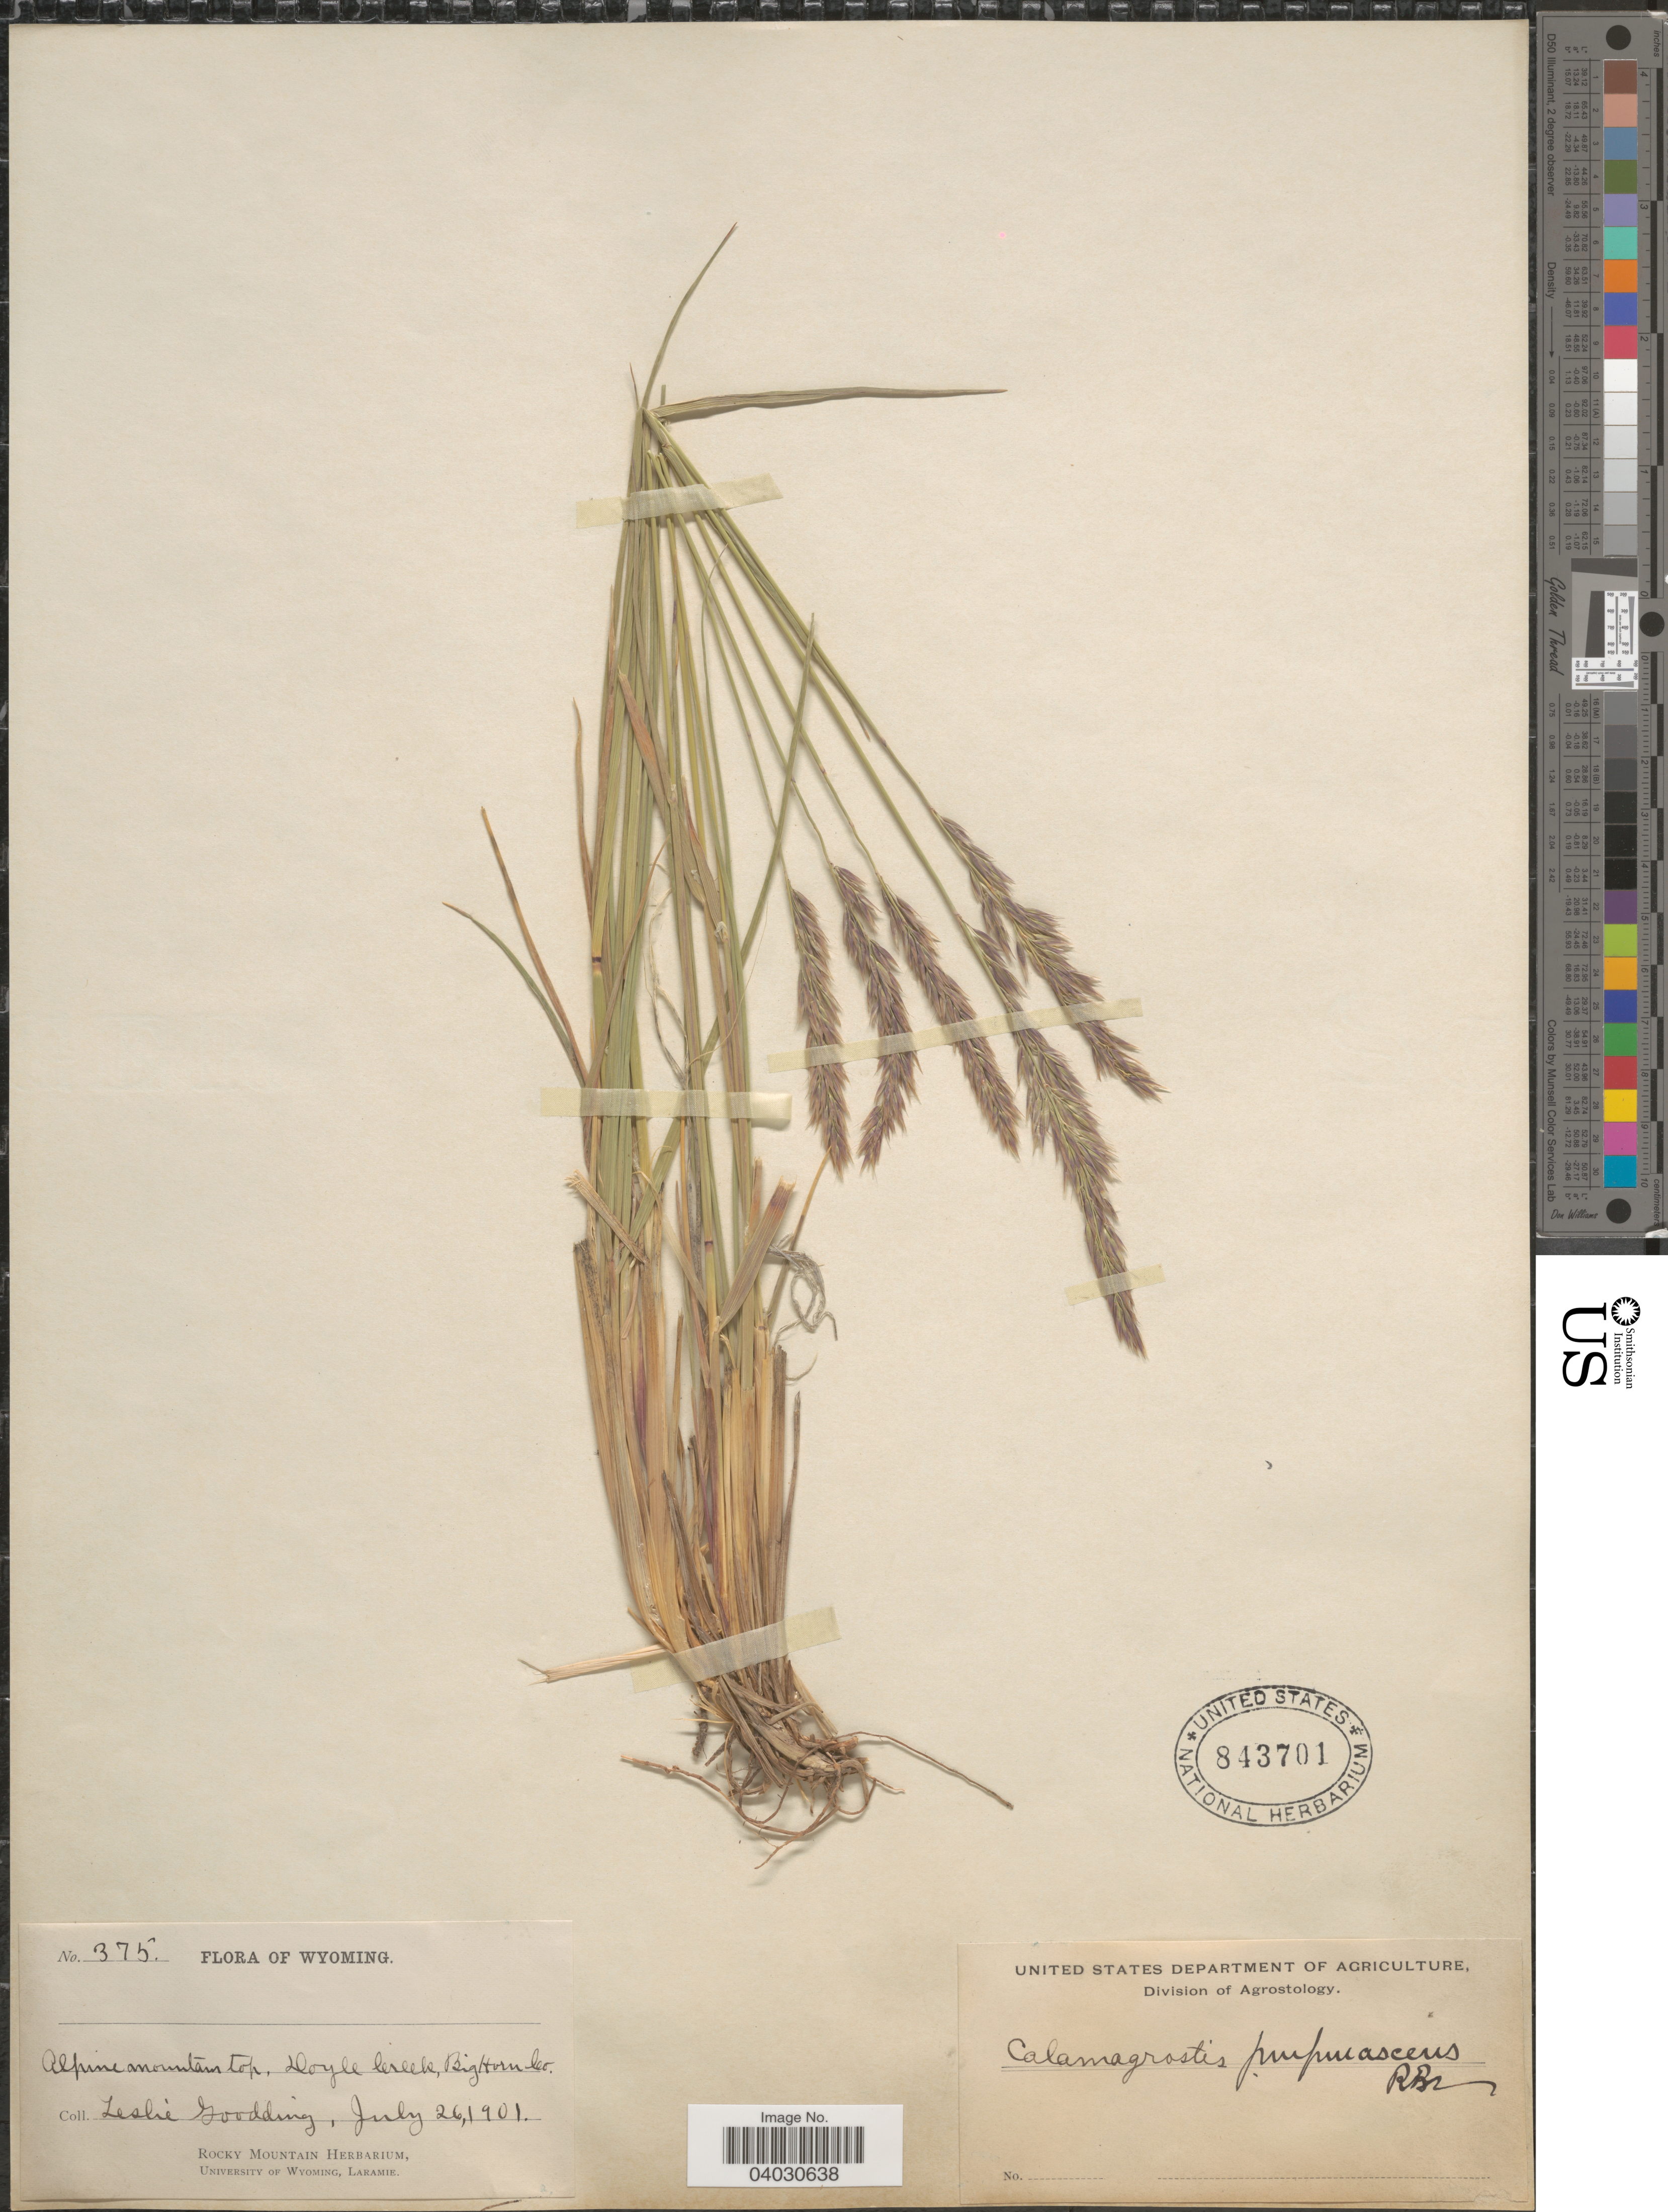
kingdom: Plantae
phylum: Tracheophyta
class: Liliopsida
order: Poales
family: Poaceae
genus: Calamagrostis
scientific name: Calamagrostis purpurascens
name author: R. Br.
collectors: L. N. Goodding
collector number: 375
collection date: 1901-07-26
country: United States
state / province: Wyoming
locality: Alpine mountain top. Doyle Creek, Big Horn Cr.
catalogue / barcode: US 843701